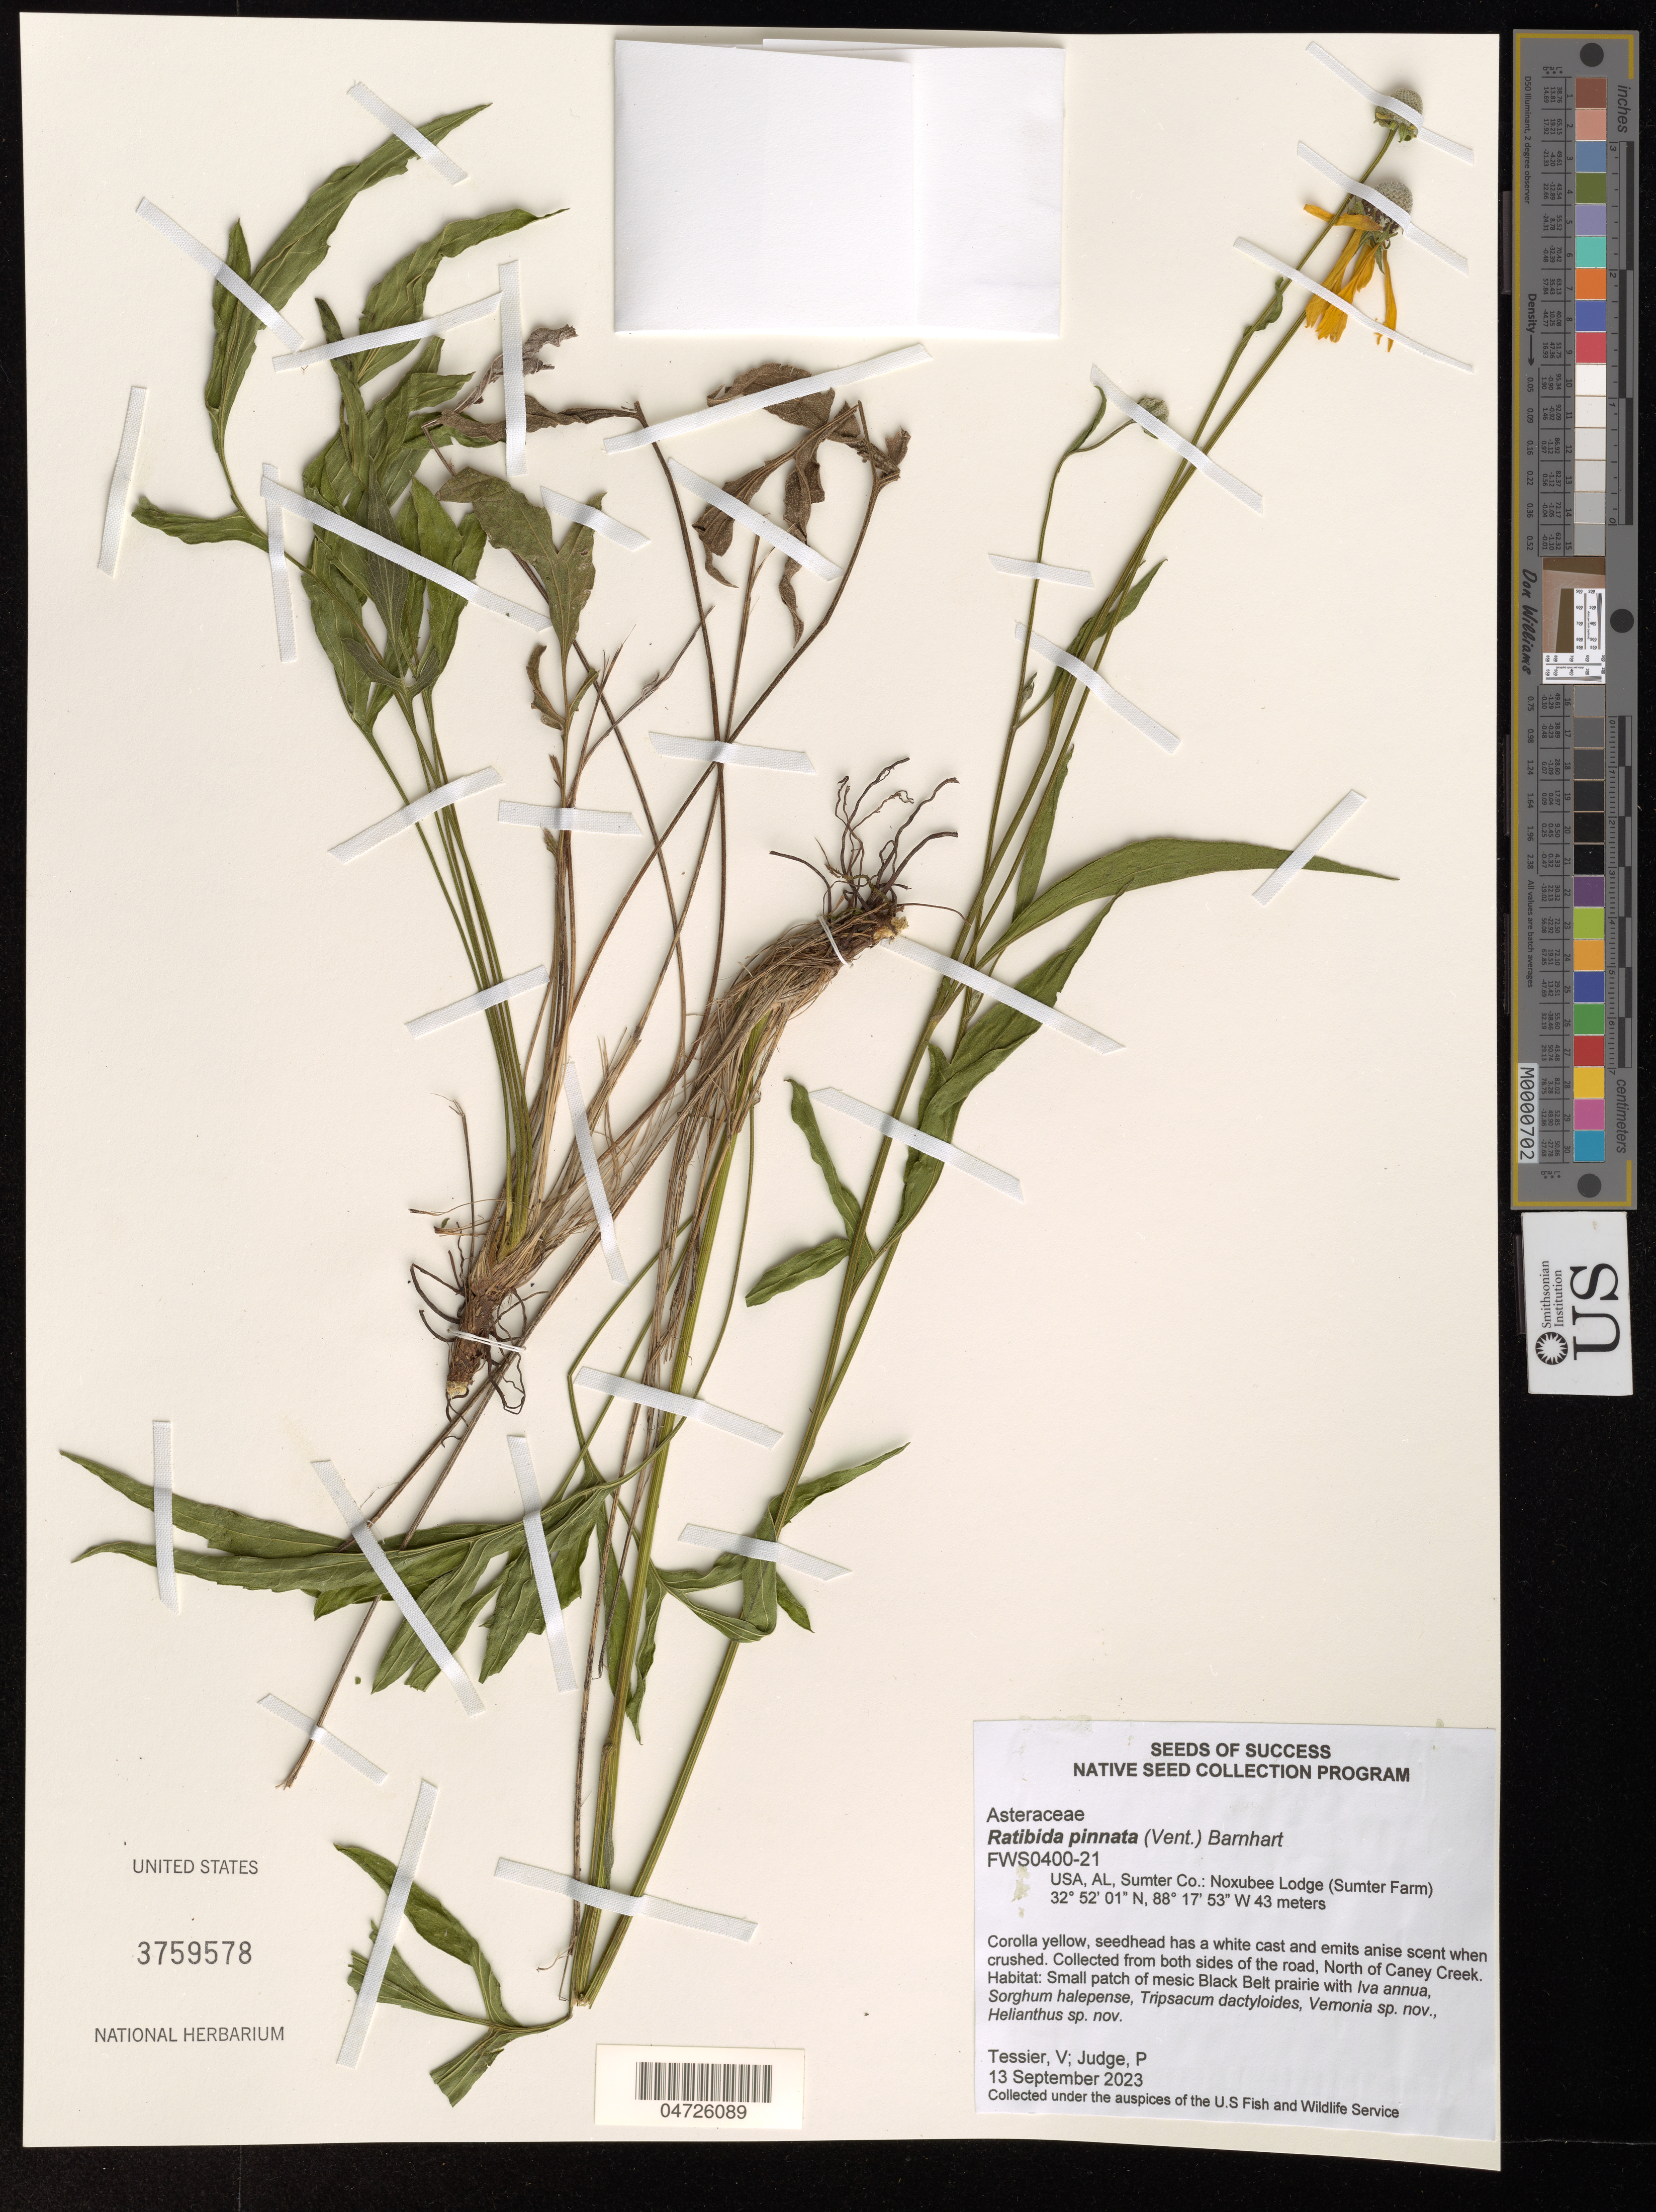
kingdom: Plantae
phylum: Tracheophyta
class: Magnoliopsida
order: Asterales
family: Asteraceae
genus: Ratibida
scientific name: Ratibida pinnata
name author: (Vent.) Barnhart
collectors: V. Tessier & P. Judge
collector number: FWS0400-21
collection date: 2023-09-13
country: United States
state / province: Alabama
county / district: Sumter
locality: Sumter Co.: Noxubee Lodge (Sumter Farm).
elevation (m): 43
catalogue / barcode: US 3759578